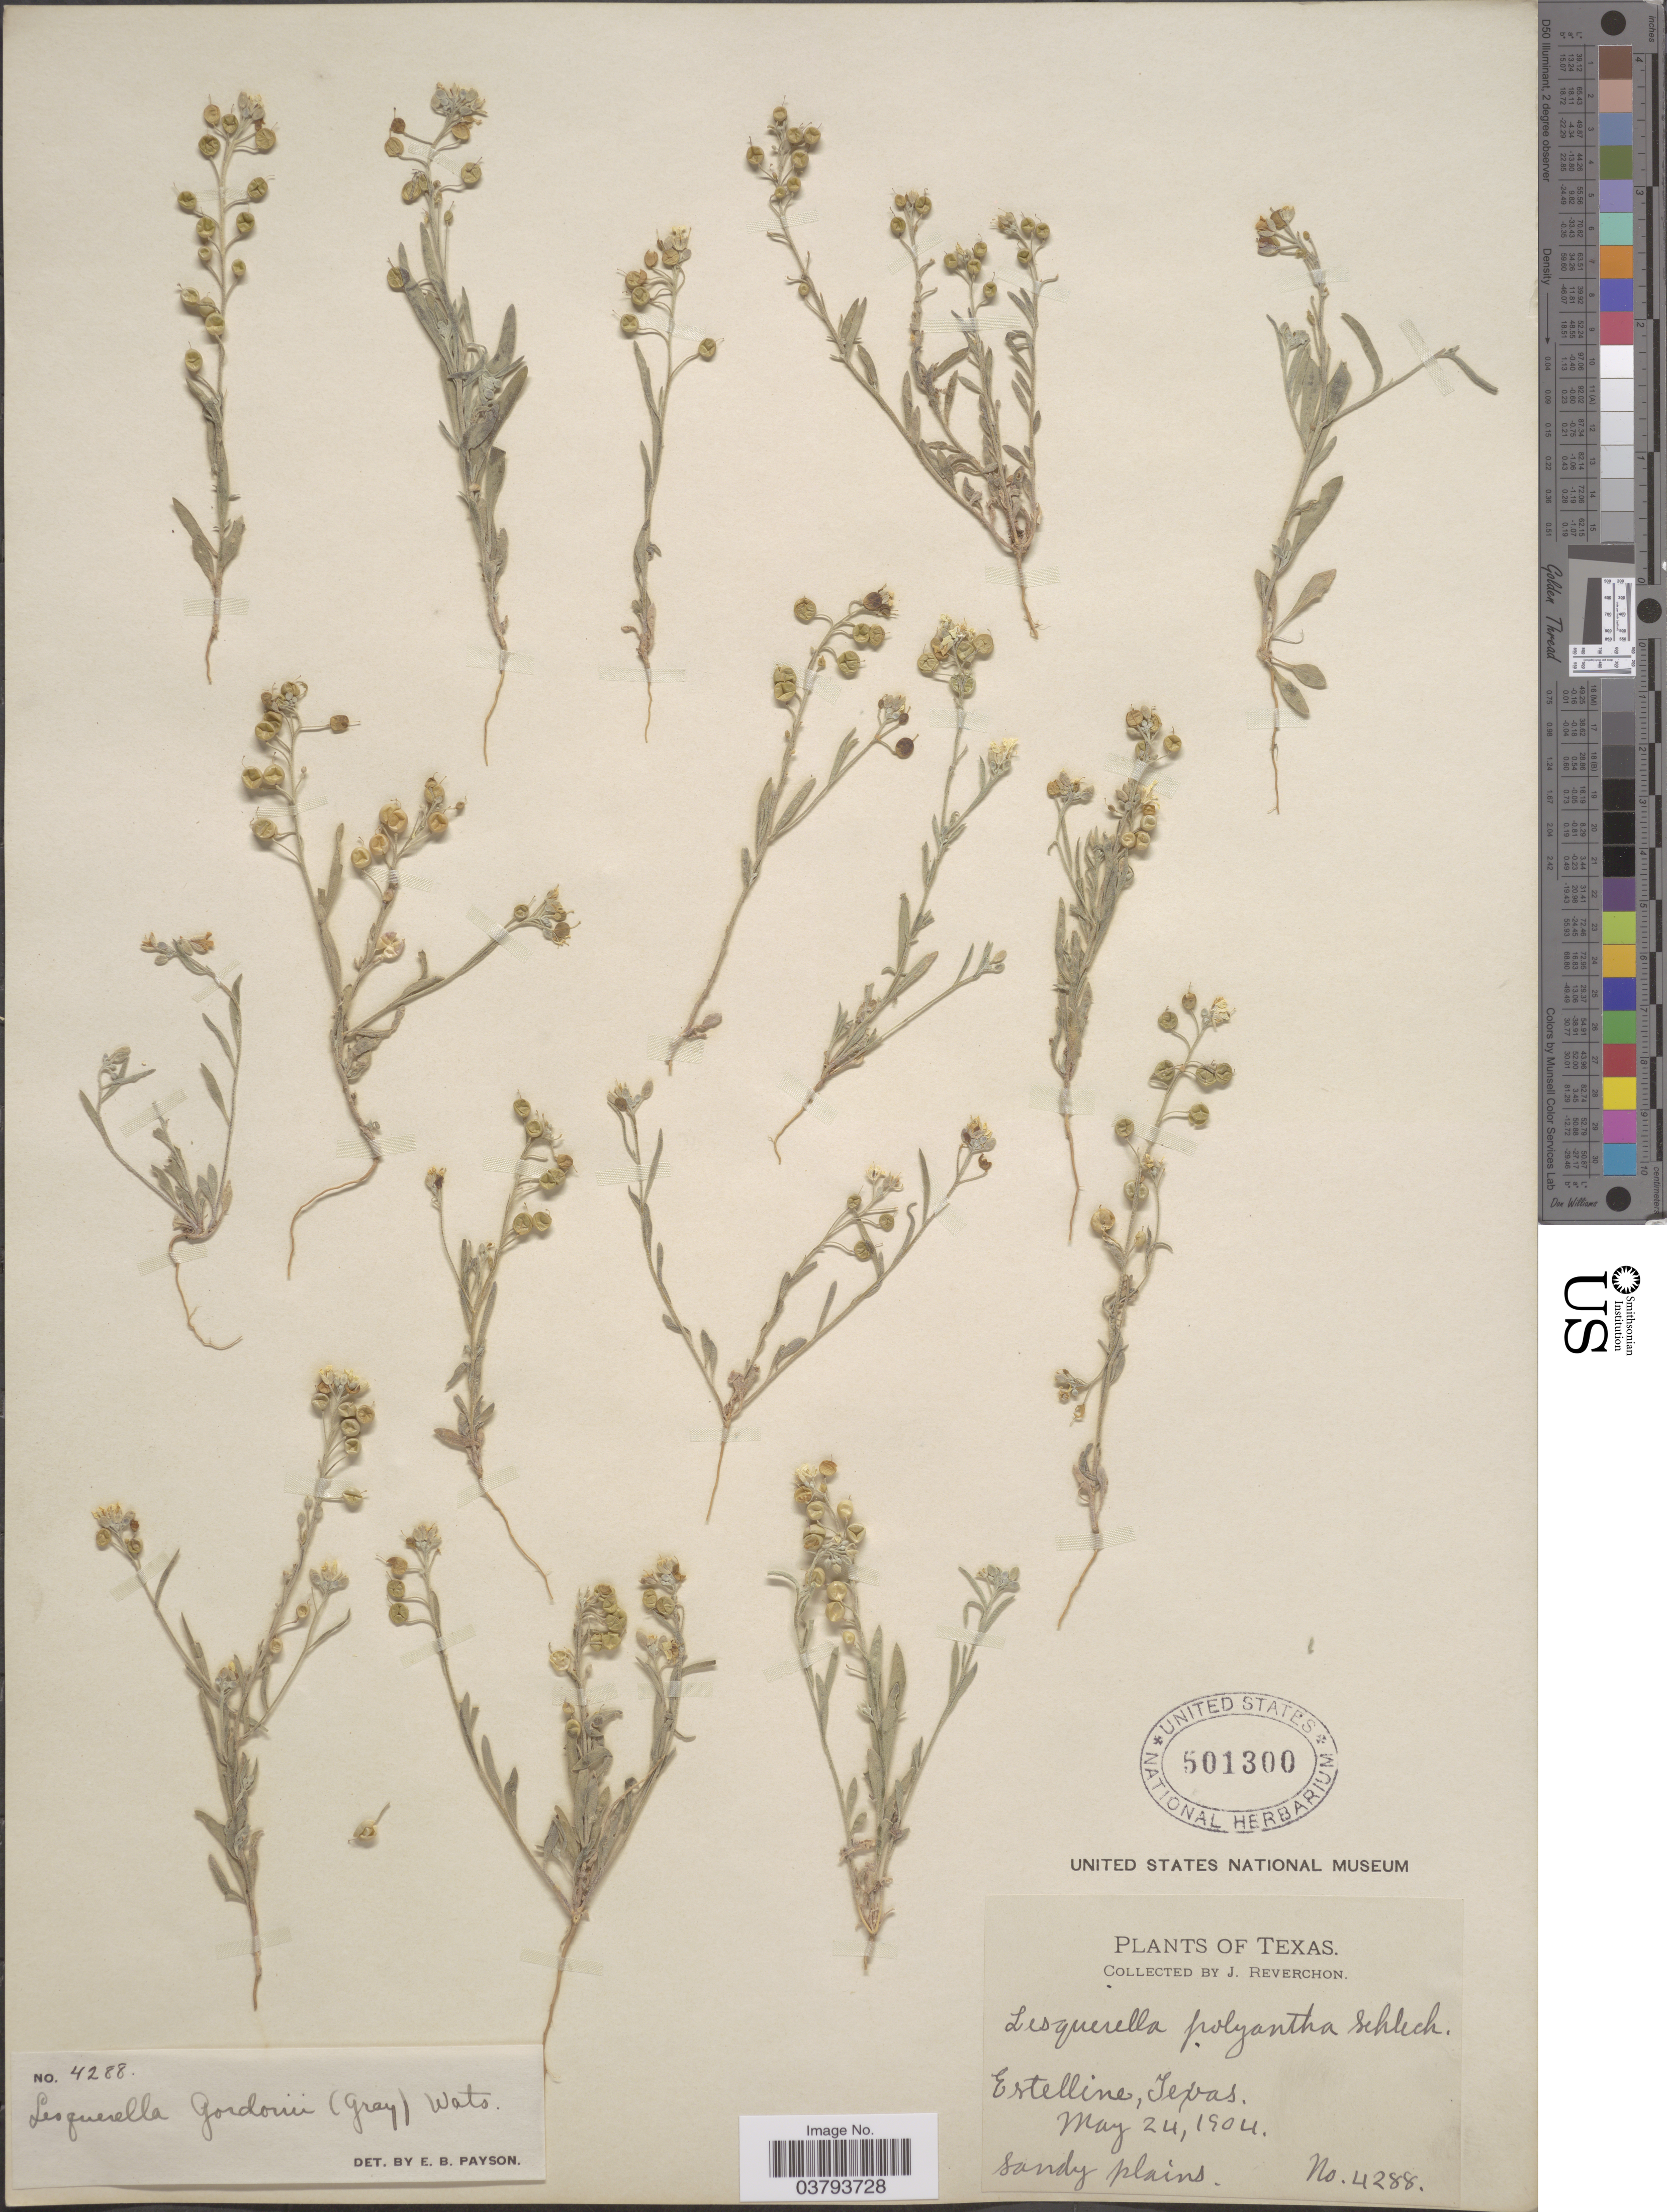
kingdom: Plantae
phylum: Tracheophyta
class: Magnoliopsida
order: Brassicales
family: Brassicaceae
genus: Lesquerella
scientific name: Lesquerella gordonii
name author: (A. Gray) S. Watson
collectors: J. Reverchon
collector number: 4288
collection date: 1904-05-24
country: United States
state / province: Texas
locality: Estelline.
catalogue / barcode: US 501300